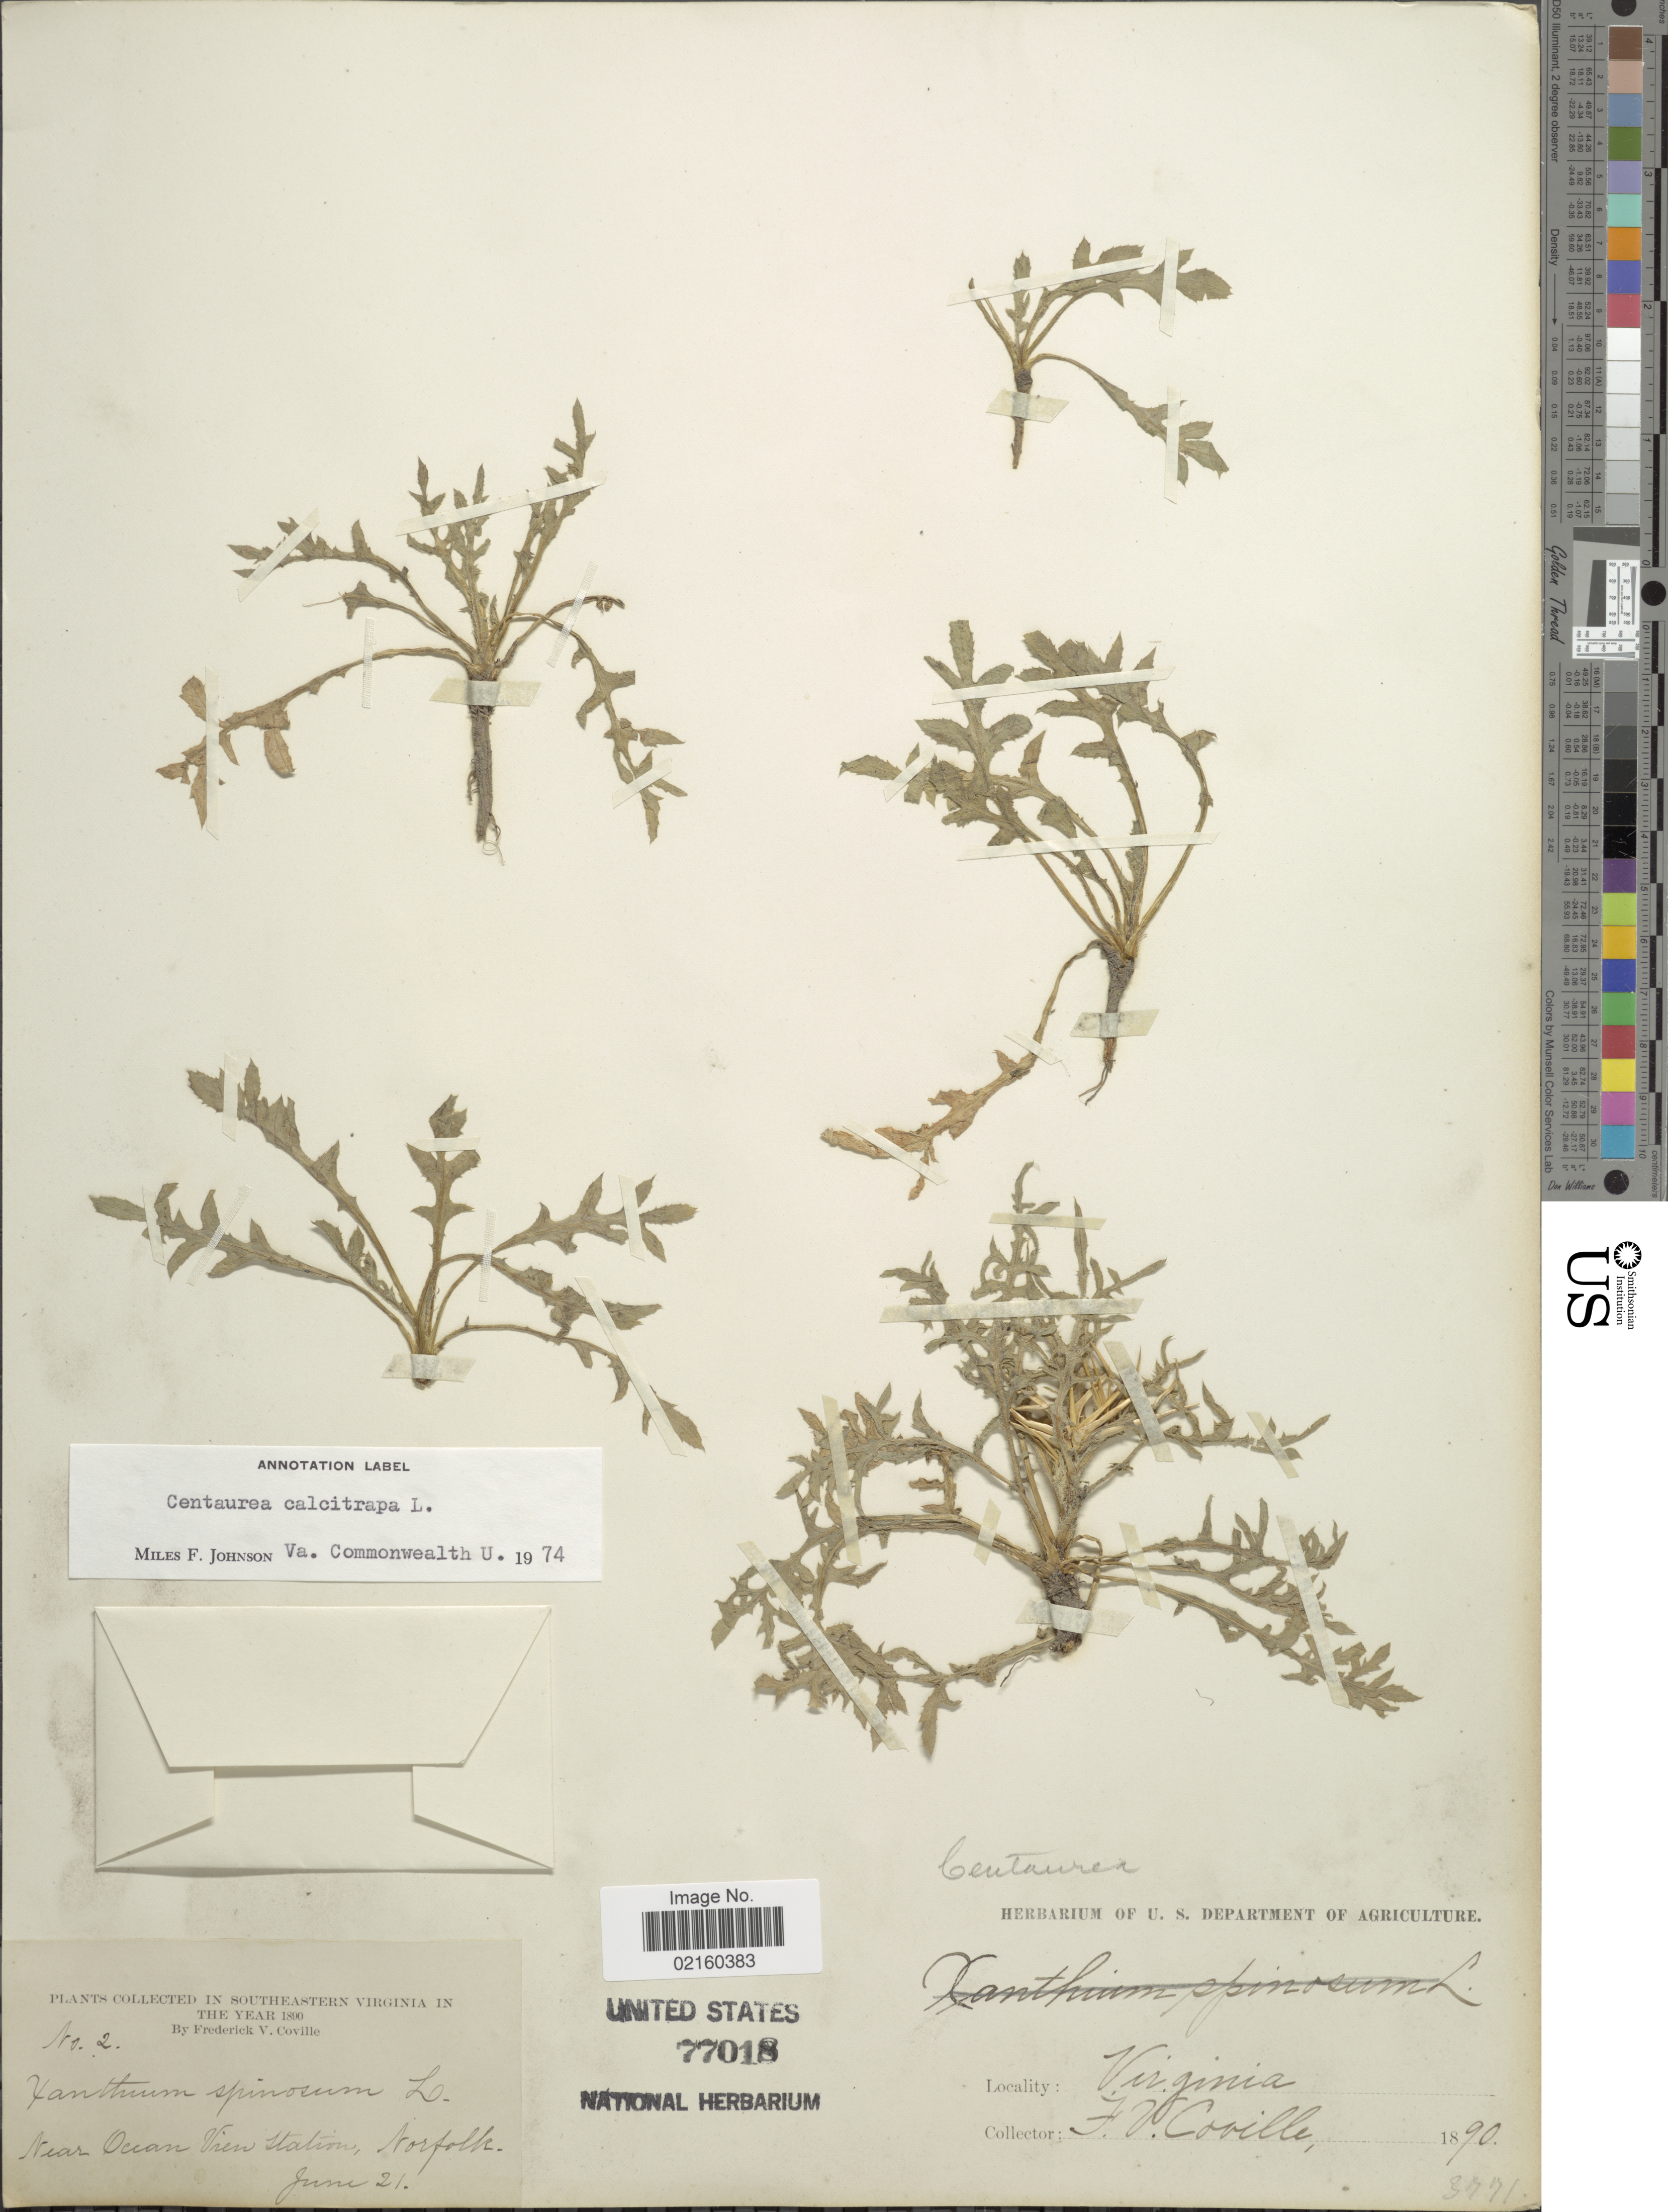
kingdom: Plantae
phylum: Tracheophyta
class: Magnoliopsida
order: Asterales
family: Asteraceae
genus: Centaurea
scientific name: Centaurea calcitrapa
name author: L.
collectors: F. V. Coville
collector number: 2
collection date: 1890-06-21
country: United States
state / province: Virginia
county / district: City of Norfolk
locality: Southeastern Virginia, near Ocean View Station, Norfolk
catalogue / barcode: US 77018